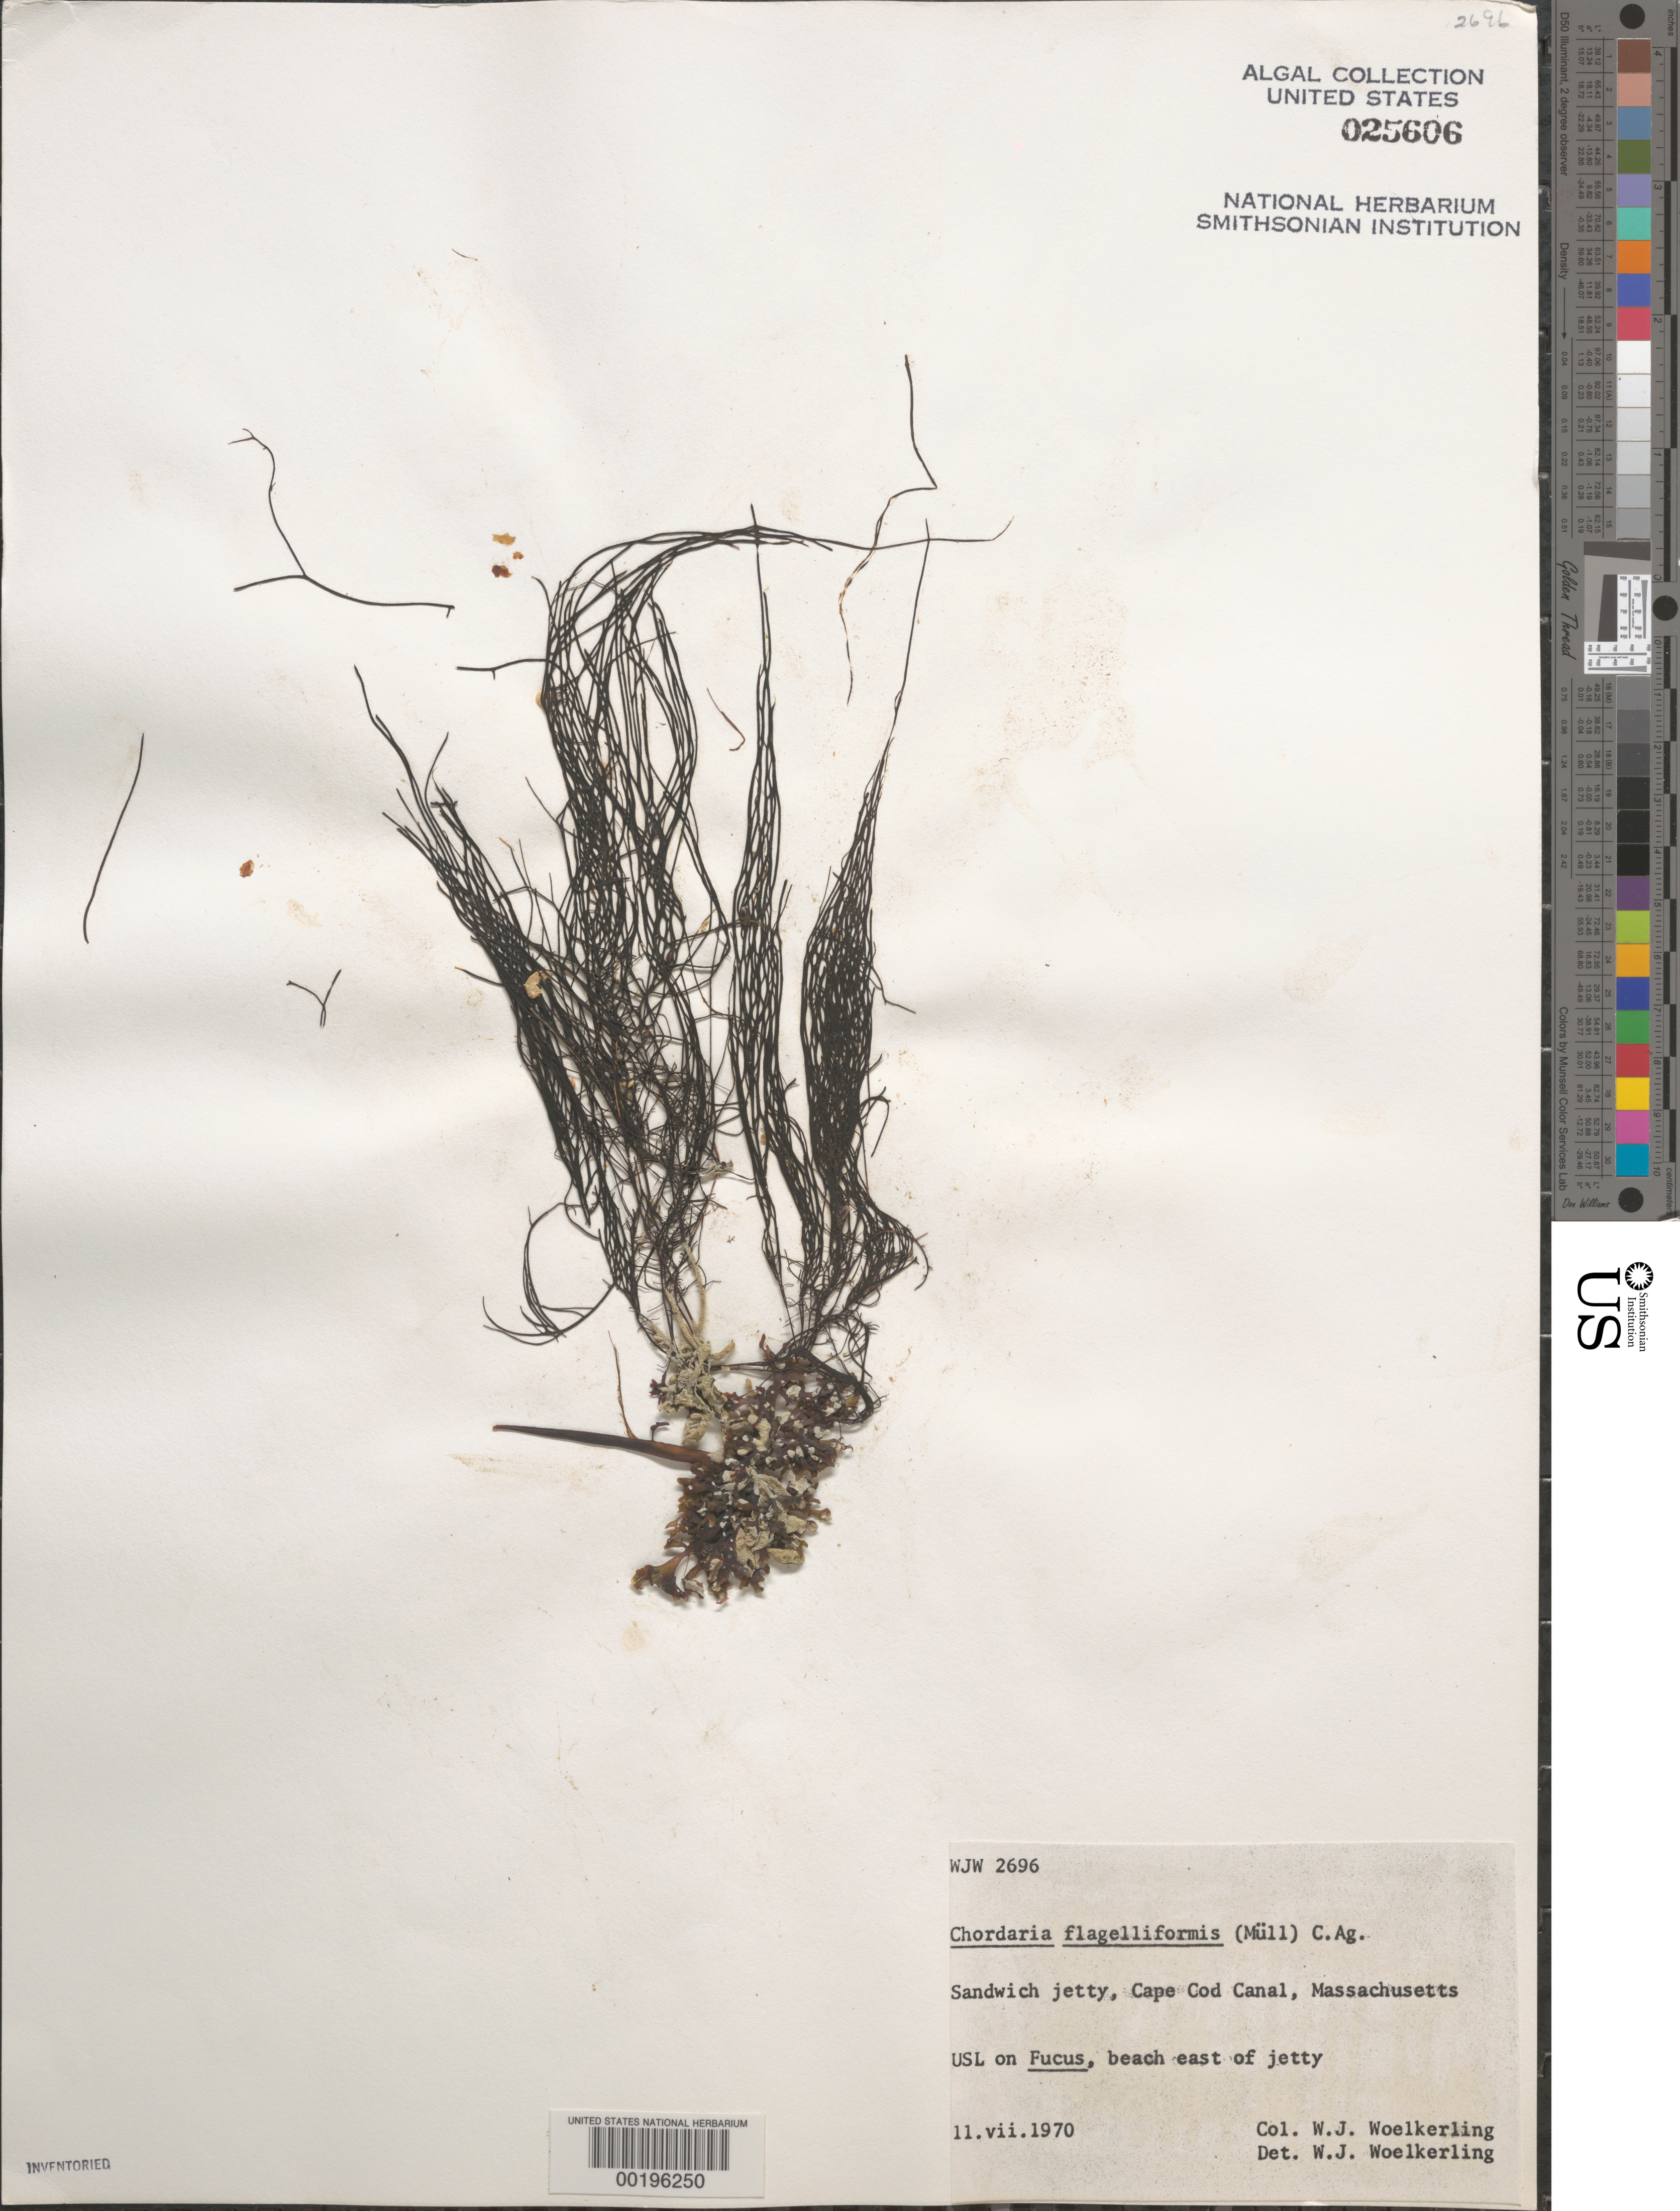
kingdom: Chromista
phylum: Ochrophyta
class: Phaeophyceae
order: Ectocarpales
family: Chordariaceae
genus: Chordaria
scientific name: Chordaria flagelliformis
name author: (Hudson) Grev.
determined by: Woelkerling, W. J.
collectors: W. Woelkerling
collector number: WJW 2696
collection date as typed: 11 Jul 1970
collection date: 1970-07-11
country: United States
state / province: Massachusetts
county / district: Barnstable County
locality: Sandwich Jetty, Cape Cod Canal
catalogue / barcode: US 25606